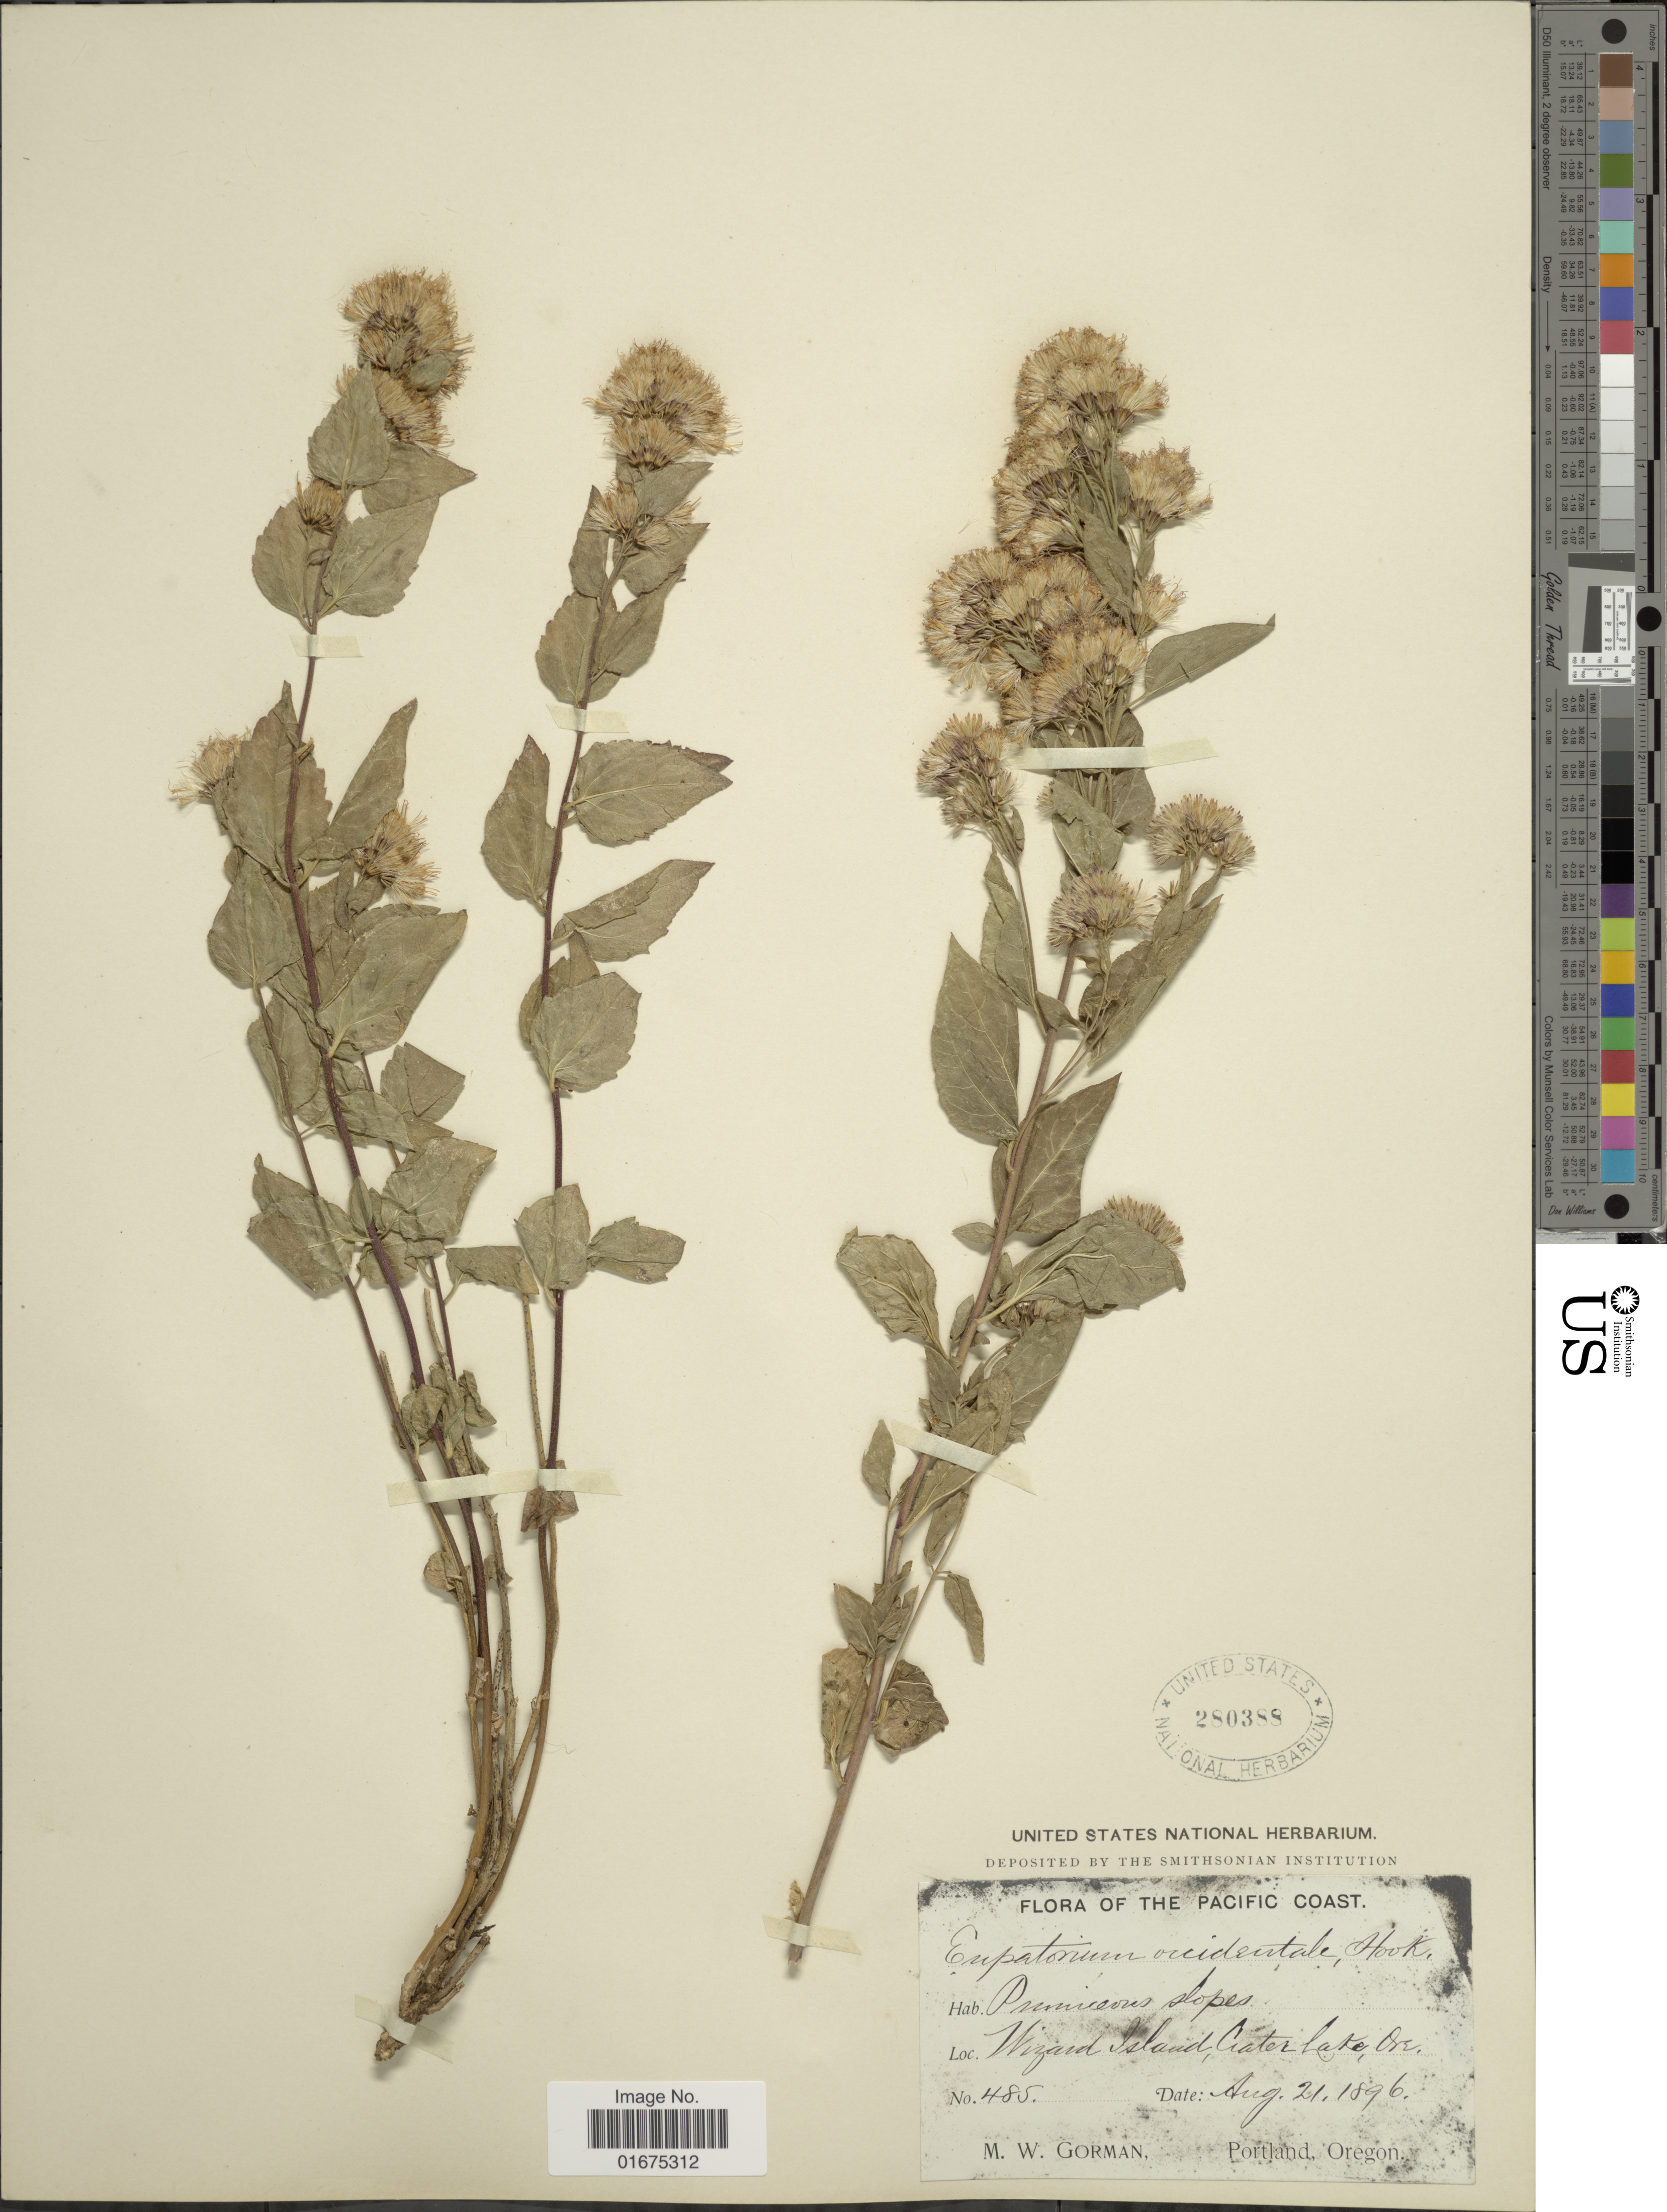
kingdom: Plantae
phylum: Tracheophyta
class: Magnoliopsida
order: Asterales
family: Asteraceae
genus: Ageratina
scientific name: Ageratina occidentalis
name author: (Hook.) R.M. King & H. Rob.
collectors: M. W. Gorman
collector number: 485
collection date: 1896-08-21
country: United States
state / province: Oregon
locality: Wizard Island, Crater Lake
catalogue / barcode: US 280388